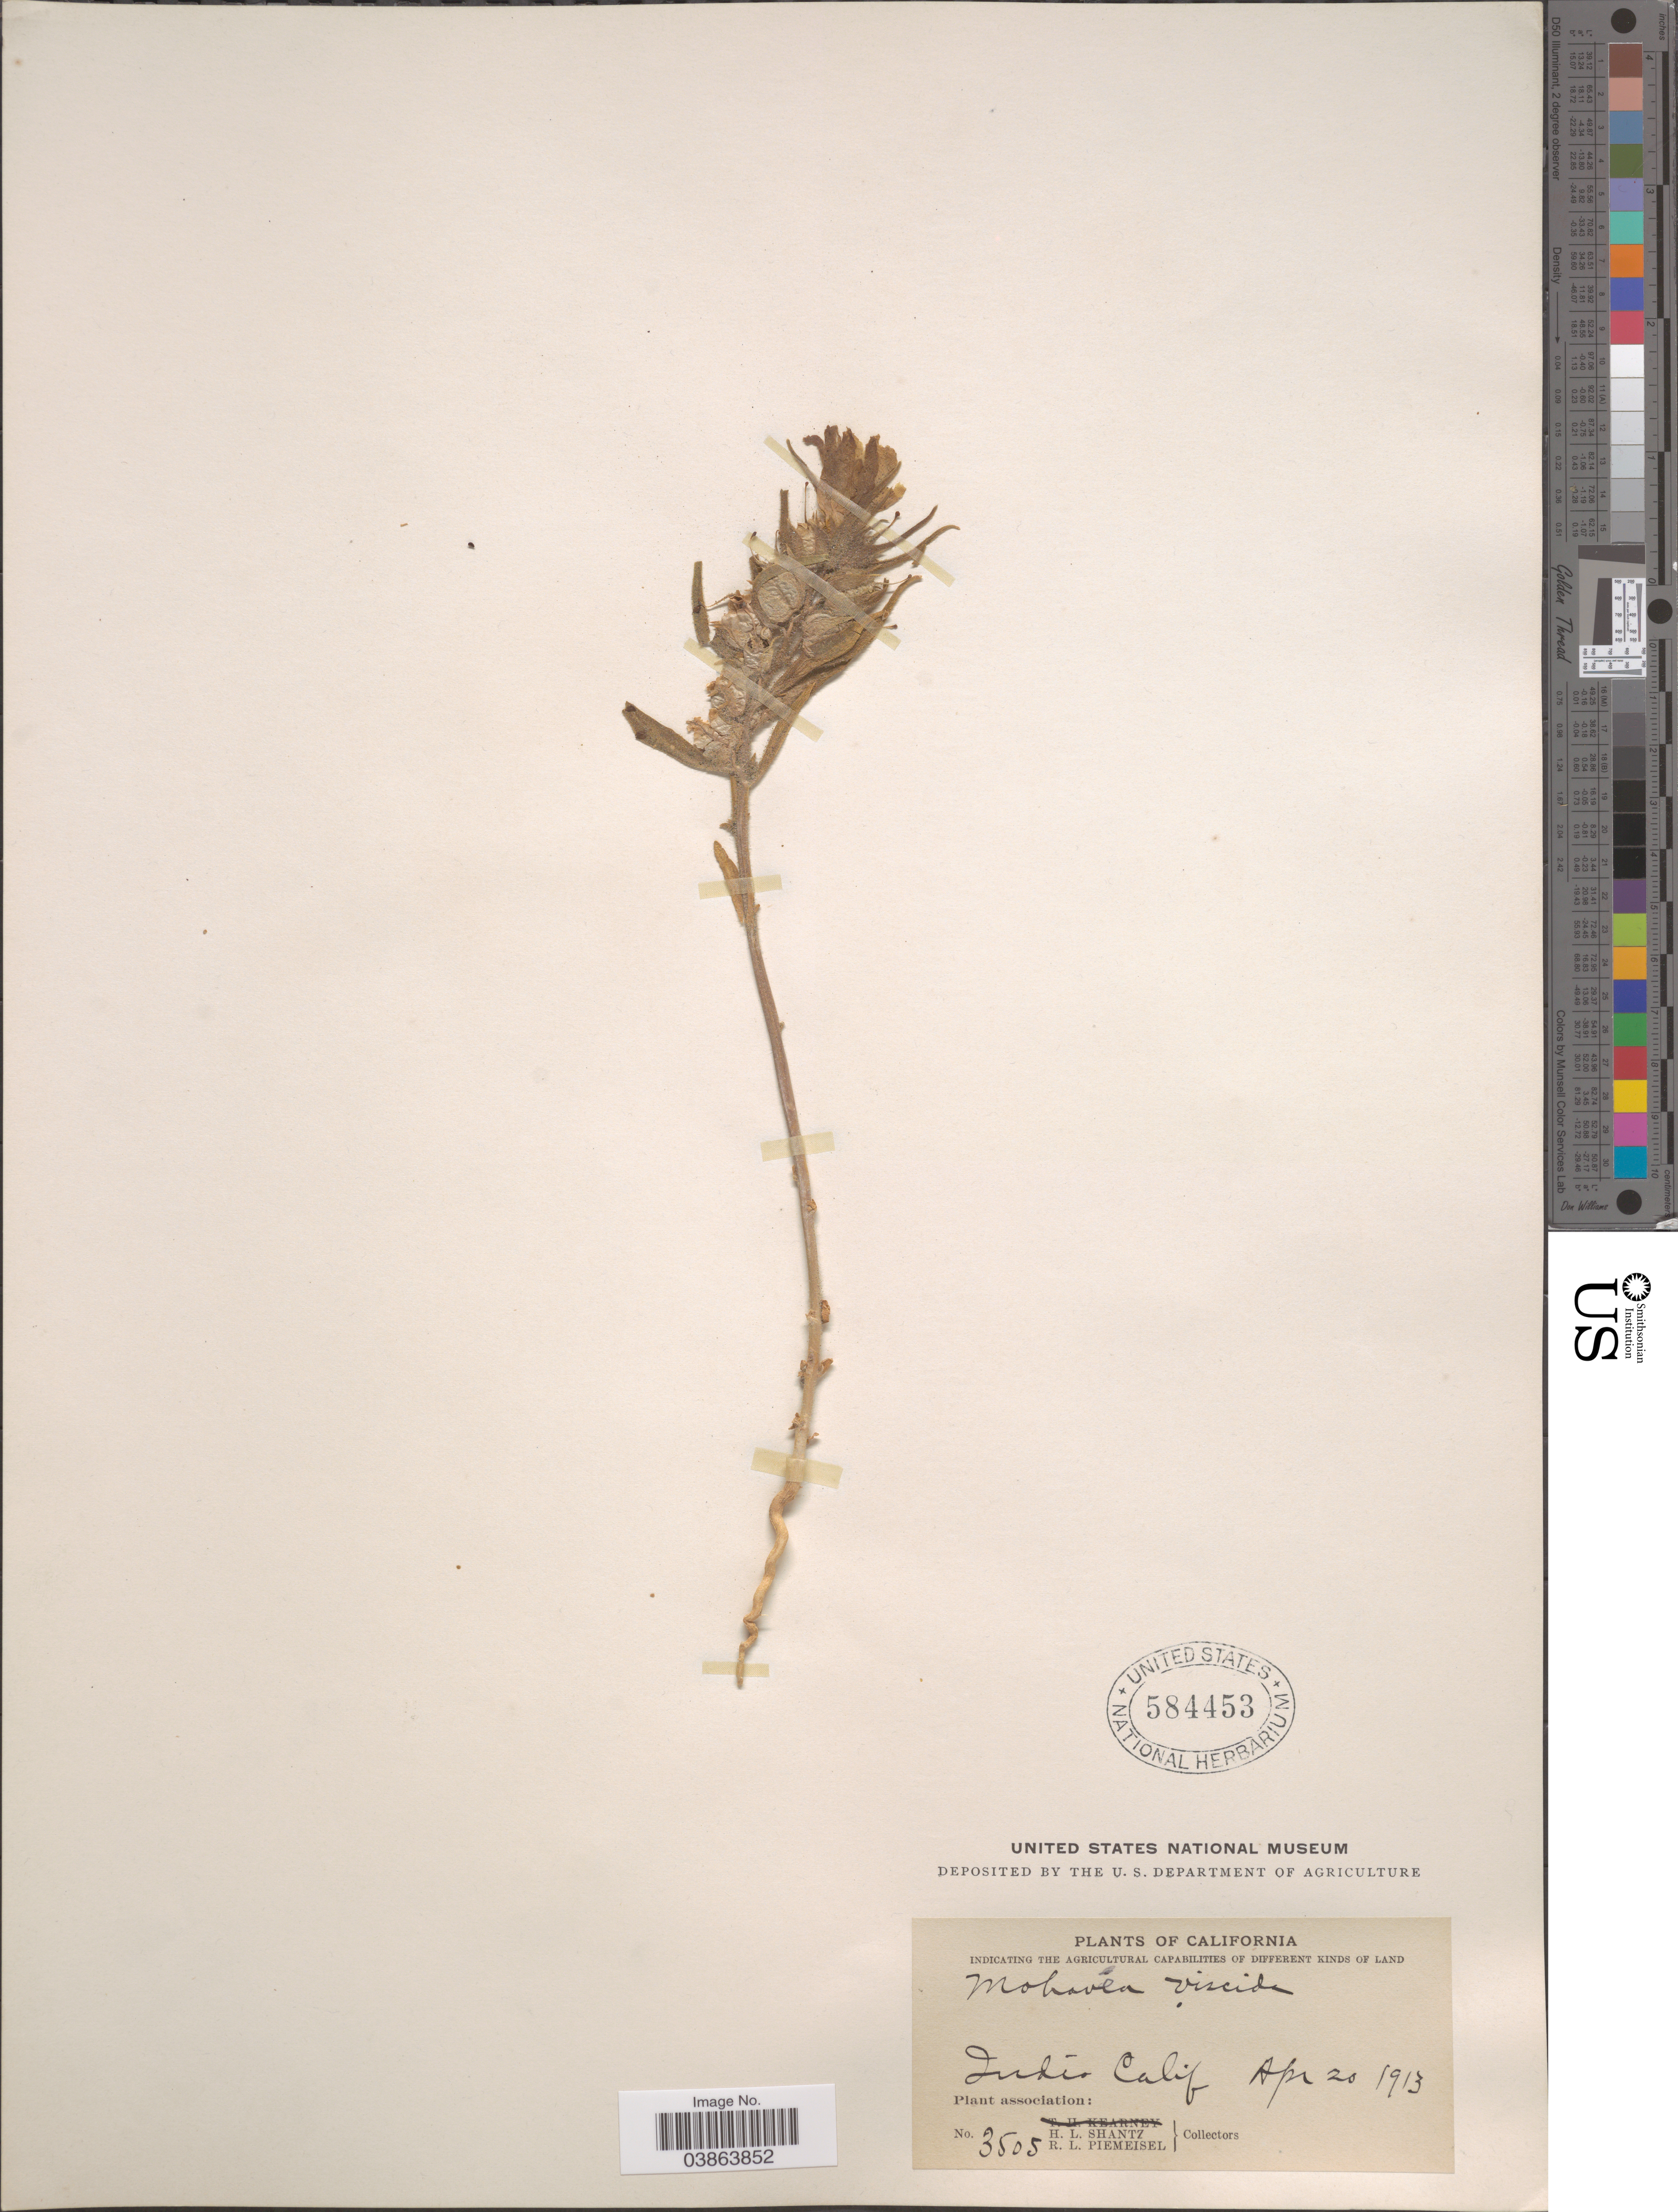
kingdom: Plantae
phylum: Tracheophyta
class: Magnoliopsida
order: Lamiales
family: Plantaginaceae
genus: Mohavea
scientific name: Mohavea viscida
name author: A. Gray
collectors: H. Shantz & R. L. Piemeisel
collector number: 3505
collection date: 1913-04-20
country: United States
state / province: California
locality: India Calif.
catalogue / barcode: US 584453